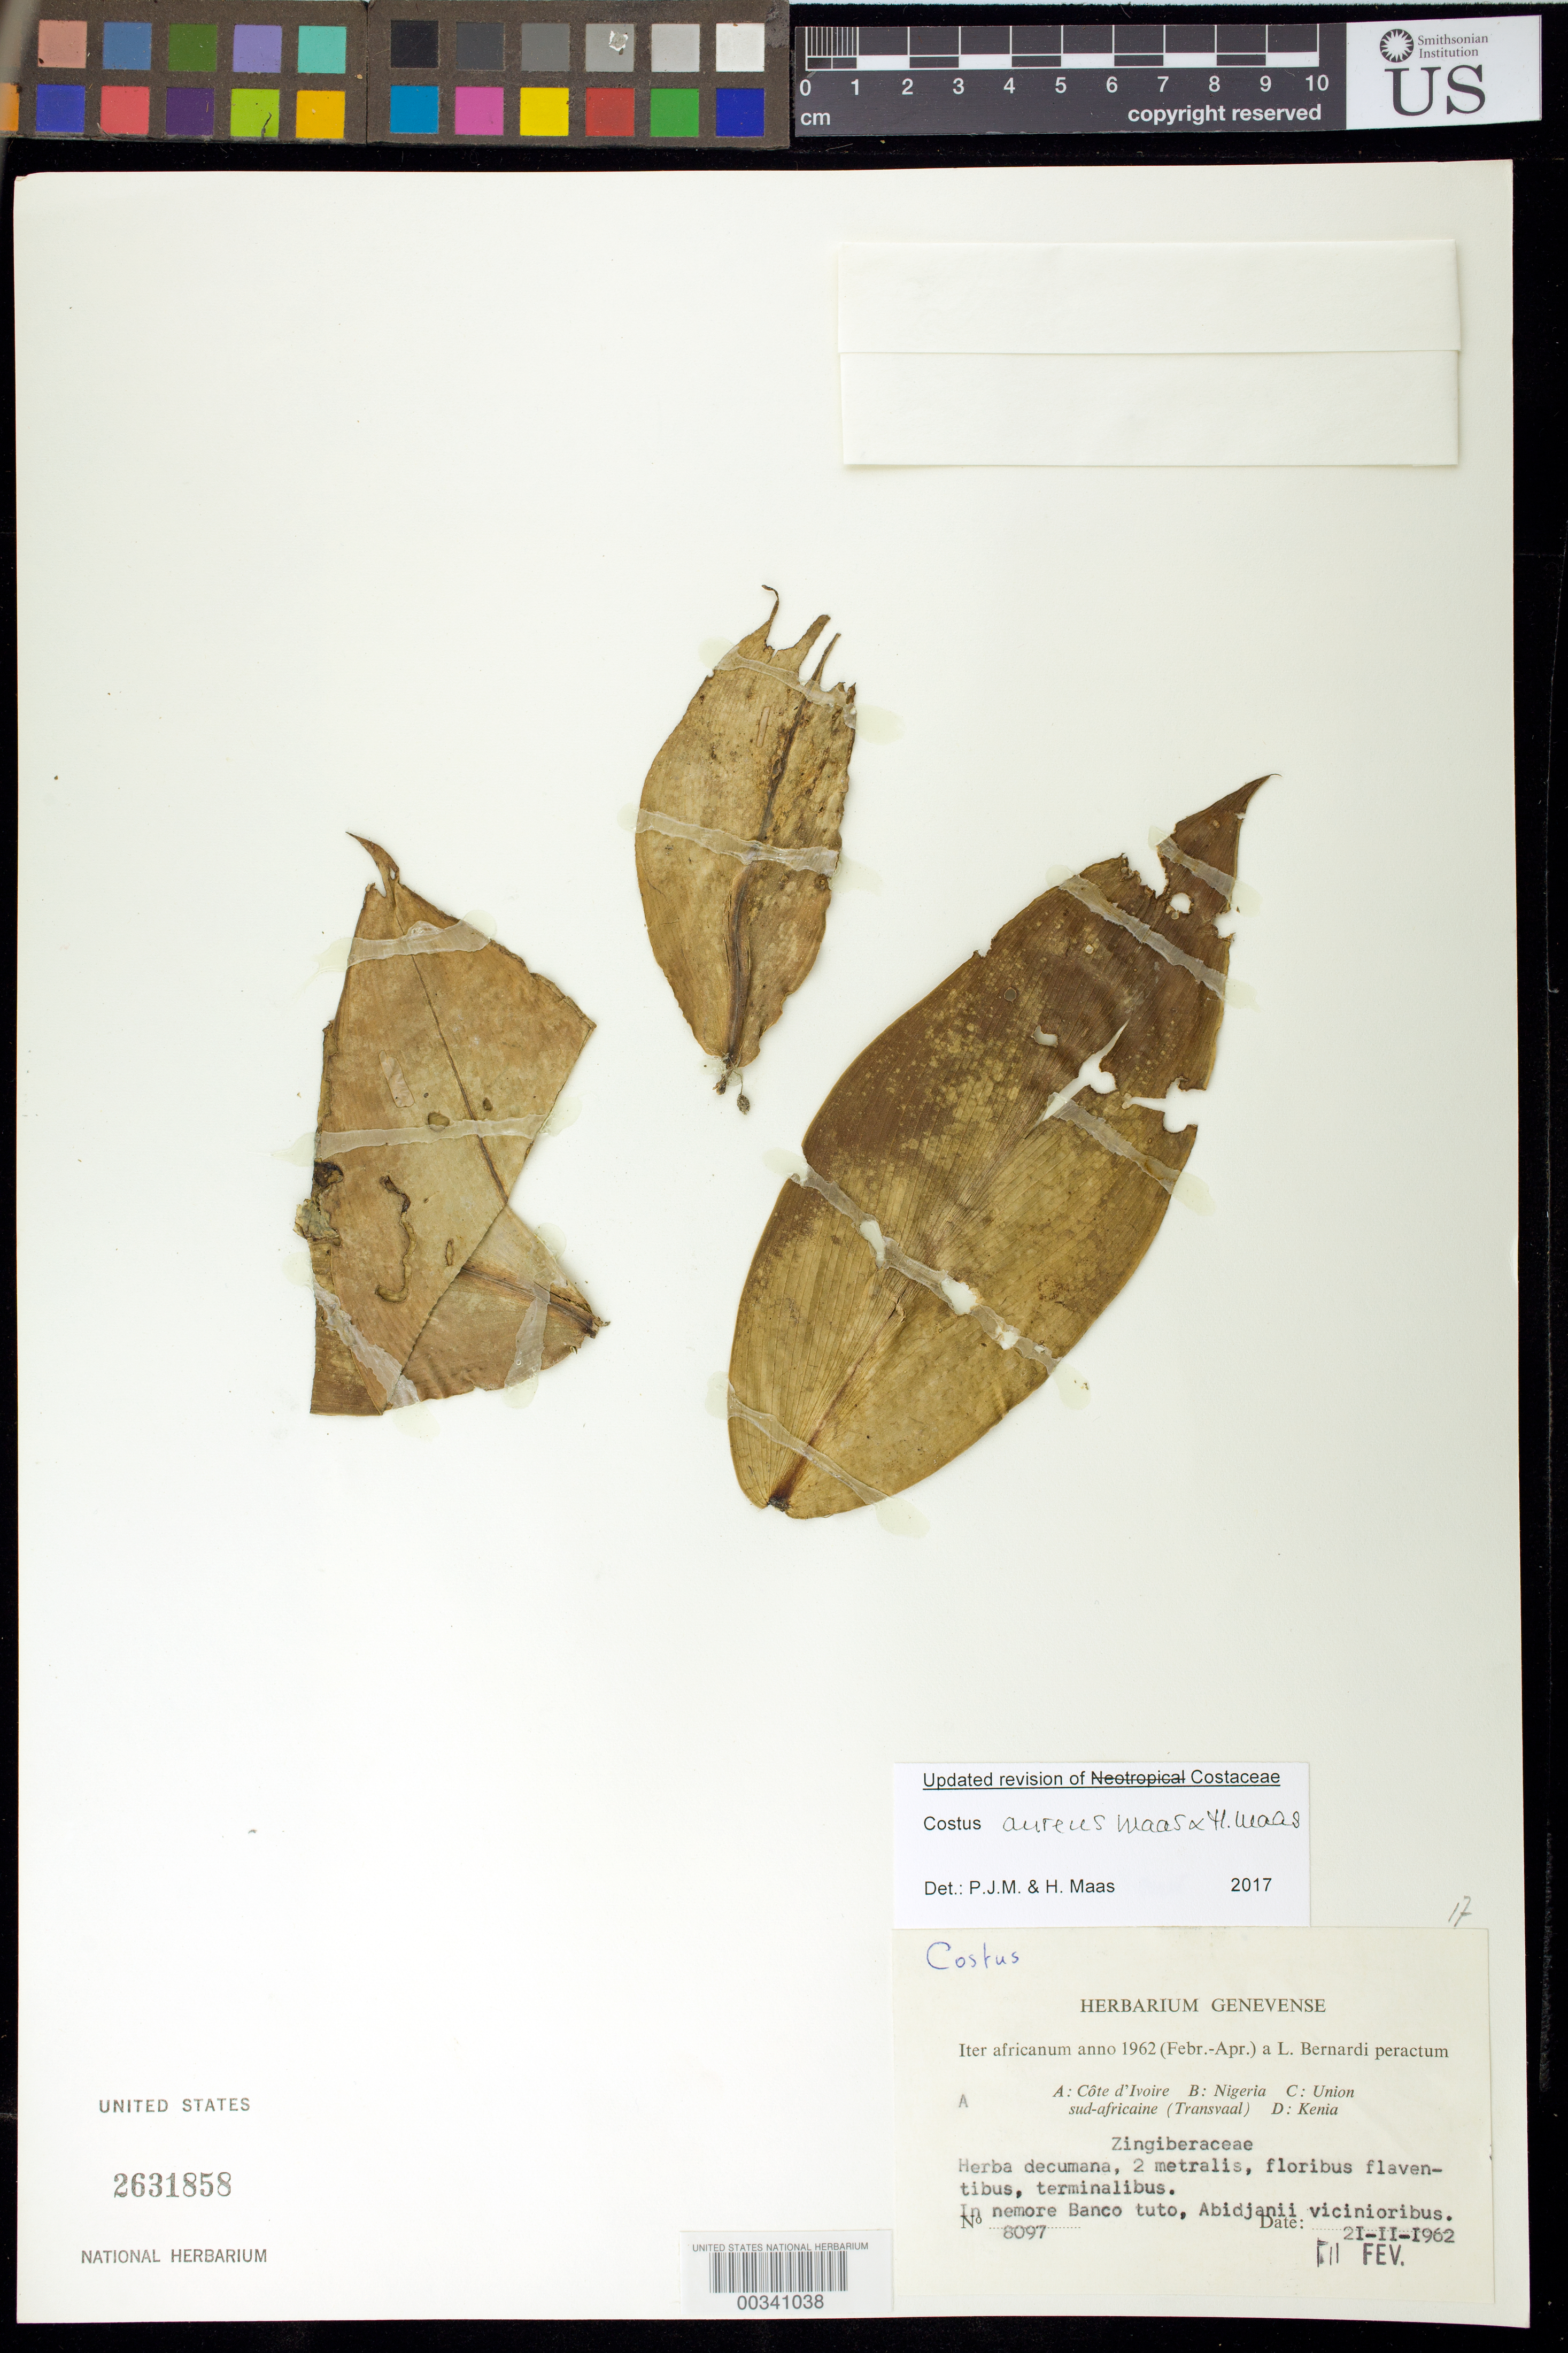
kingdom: Plantae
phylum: Tracheophyta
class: Liliopsida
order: Zingiberales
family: Costaceae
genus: Costus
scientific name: Costus aureus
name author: Maas & H. Maas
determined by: Maas, Paul J.; Maas, H.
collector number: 8097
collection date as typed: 21 Feb 1962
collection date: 1962-02-21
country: Ivory Coast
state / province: Abidjan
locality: Cote d'Ivoire, in nemore Banco Tuto, Abidjanii vicinioribus. [Cote d'Ivoire, in Parc National du Banco, vicinity of Abidjan.]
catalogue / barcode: US 2631858